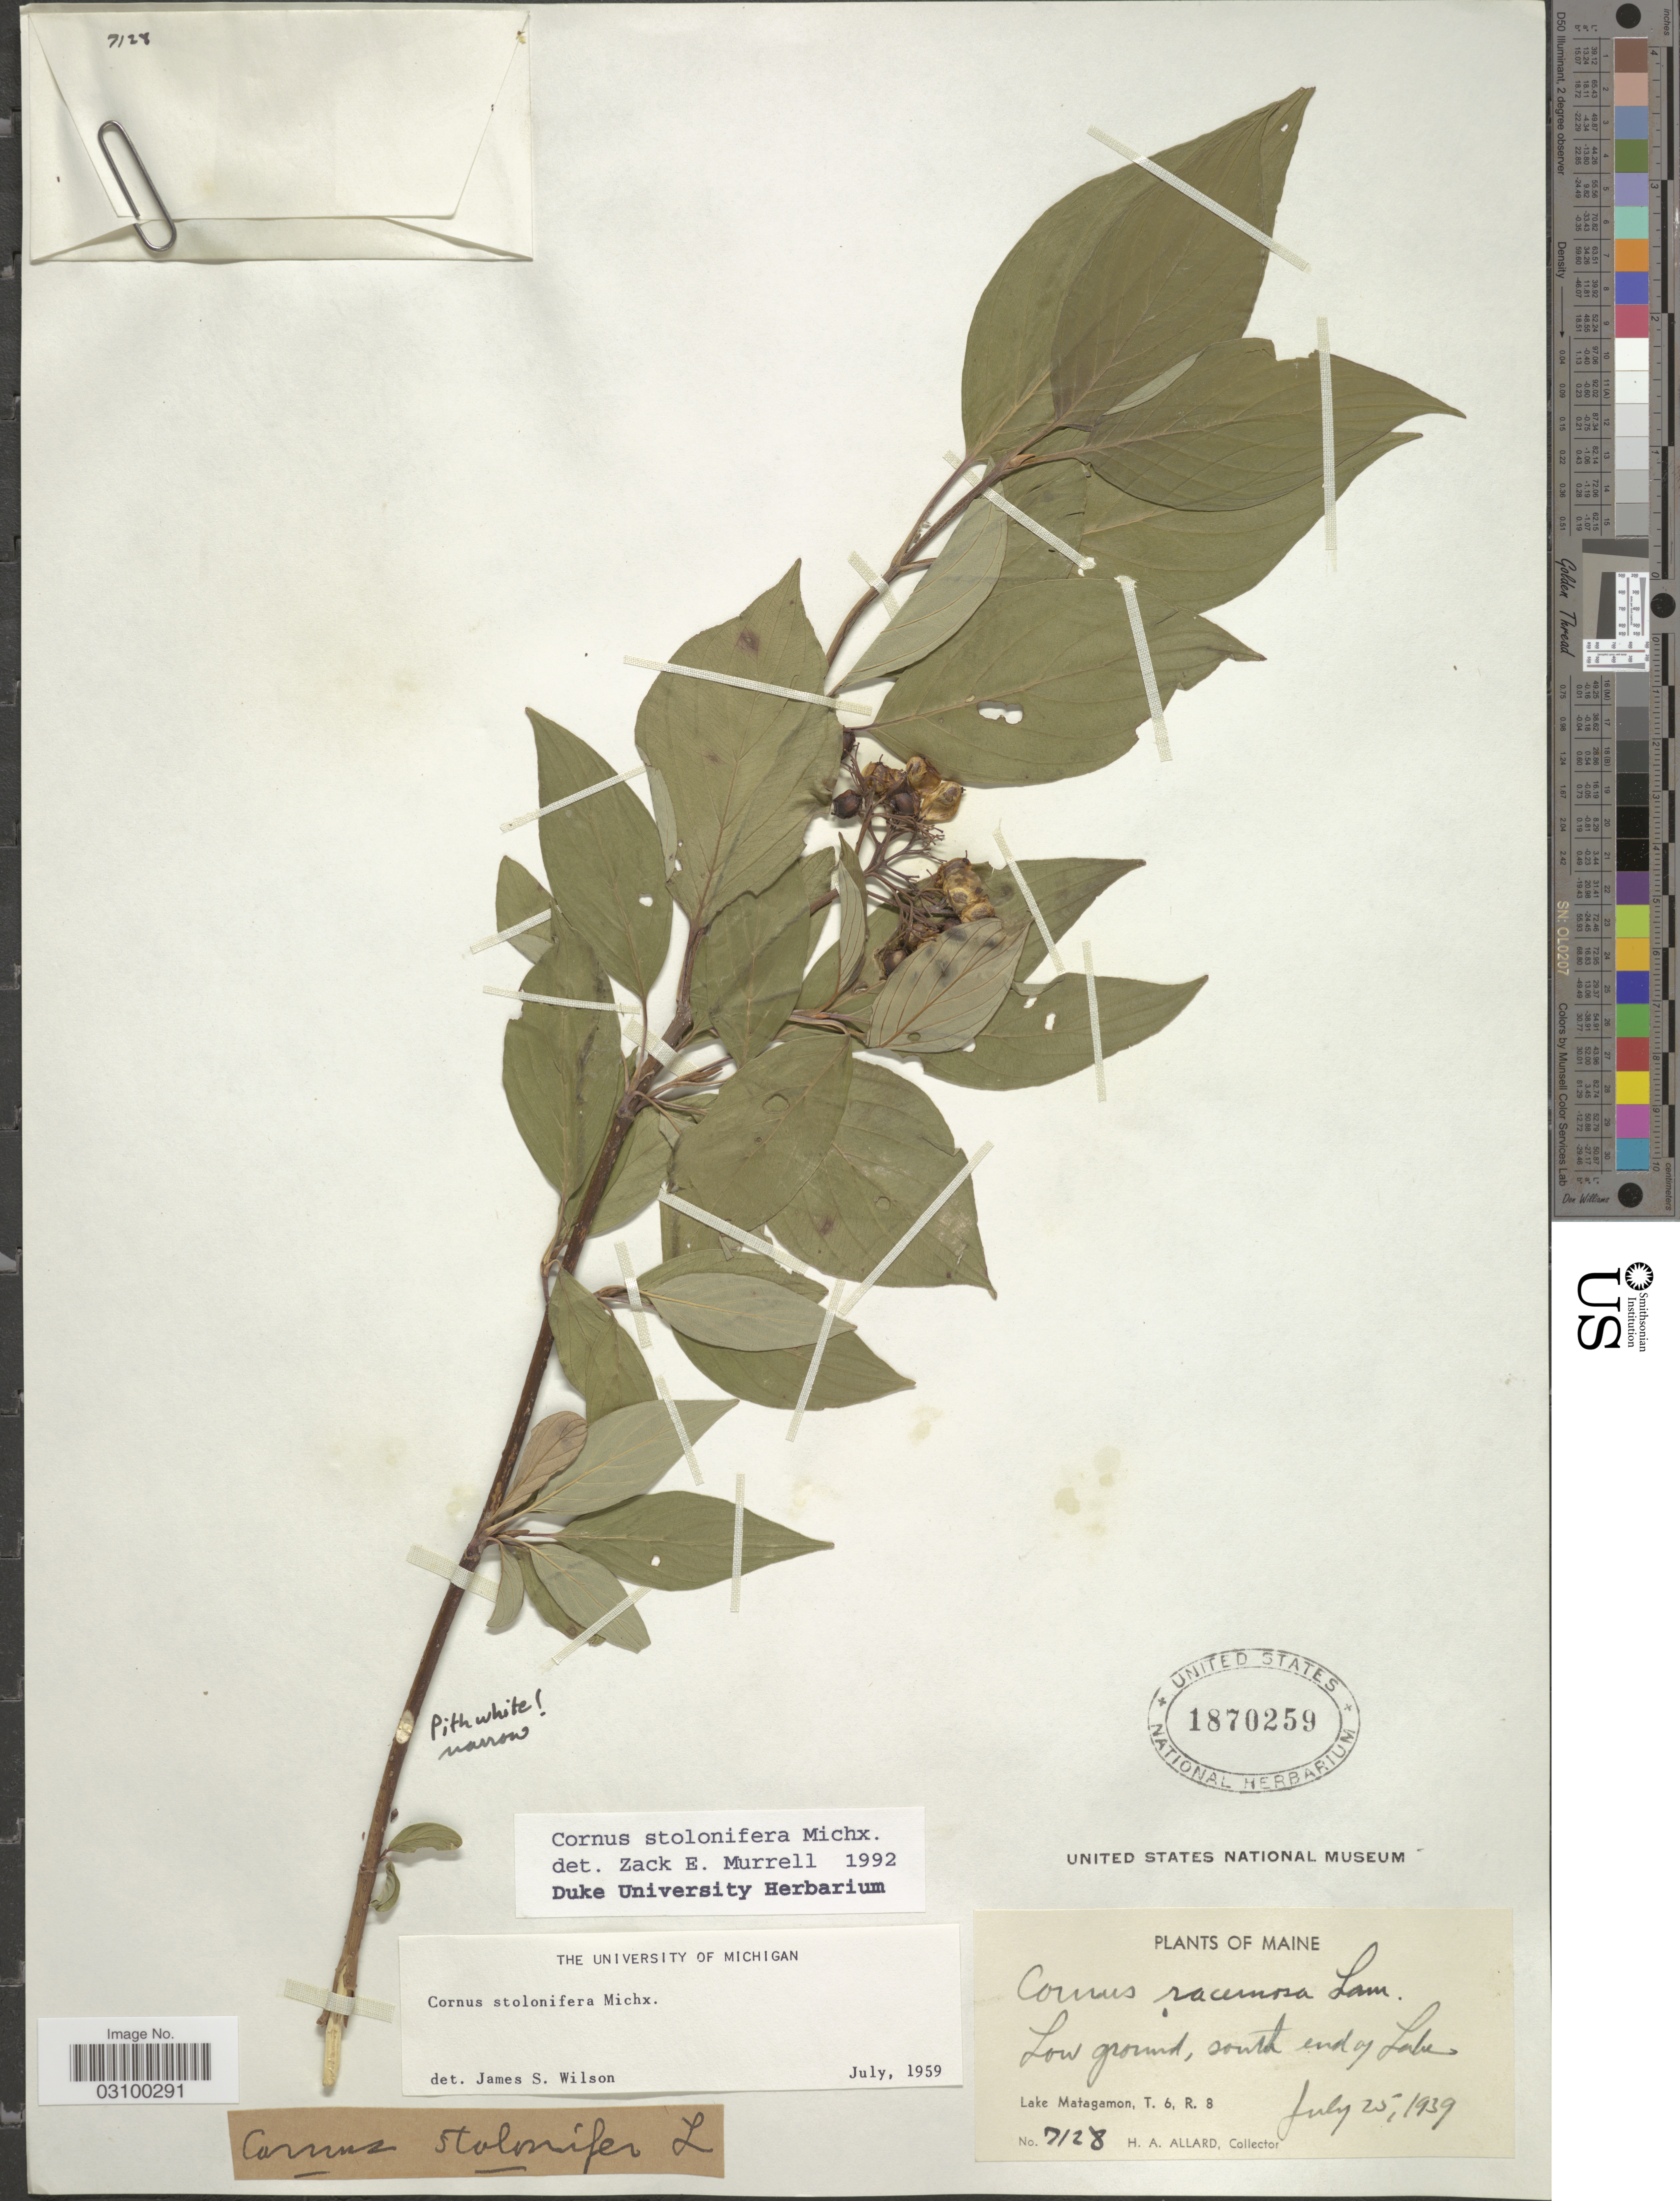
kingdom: Plantae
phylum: Tracheophyta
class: Magnoliopsida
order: Cornales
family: Cornaceae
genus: Cornus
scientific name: Cornus sericea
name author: L.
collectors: H. A. Allard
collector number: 7128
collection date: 1939-07-25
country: United States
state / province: Maine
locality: South end of Lake. Lake Matagamon, T6, R8.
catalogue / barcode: US 1870259